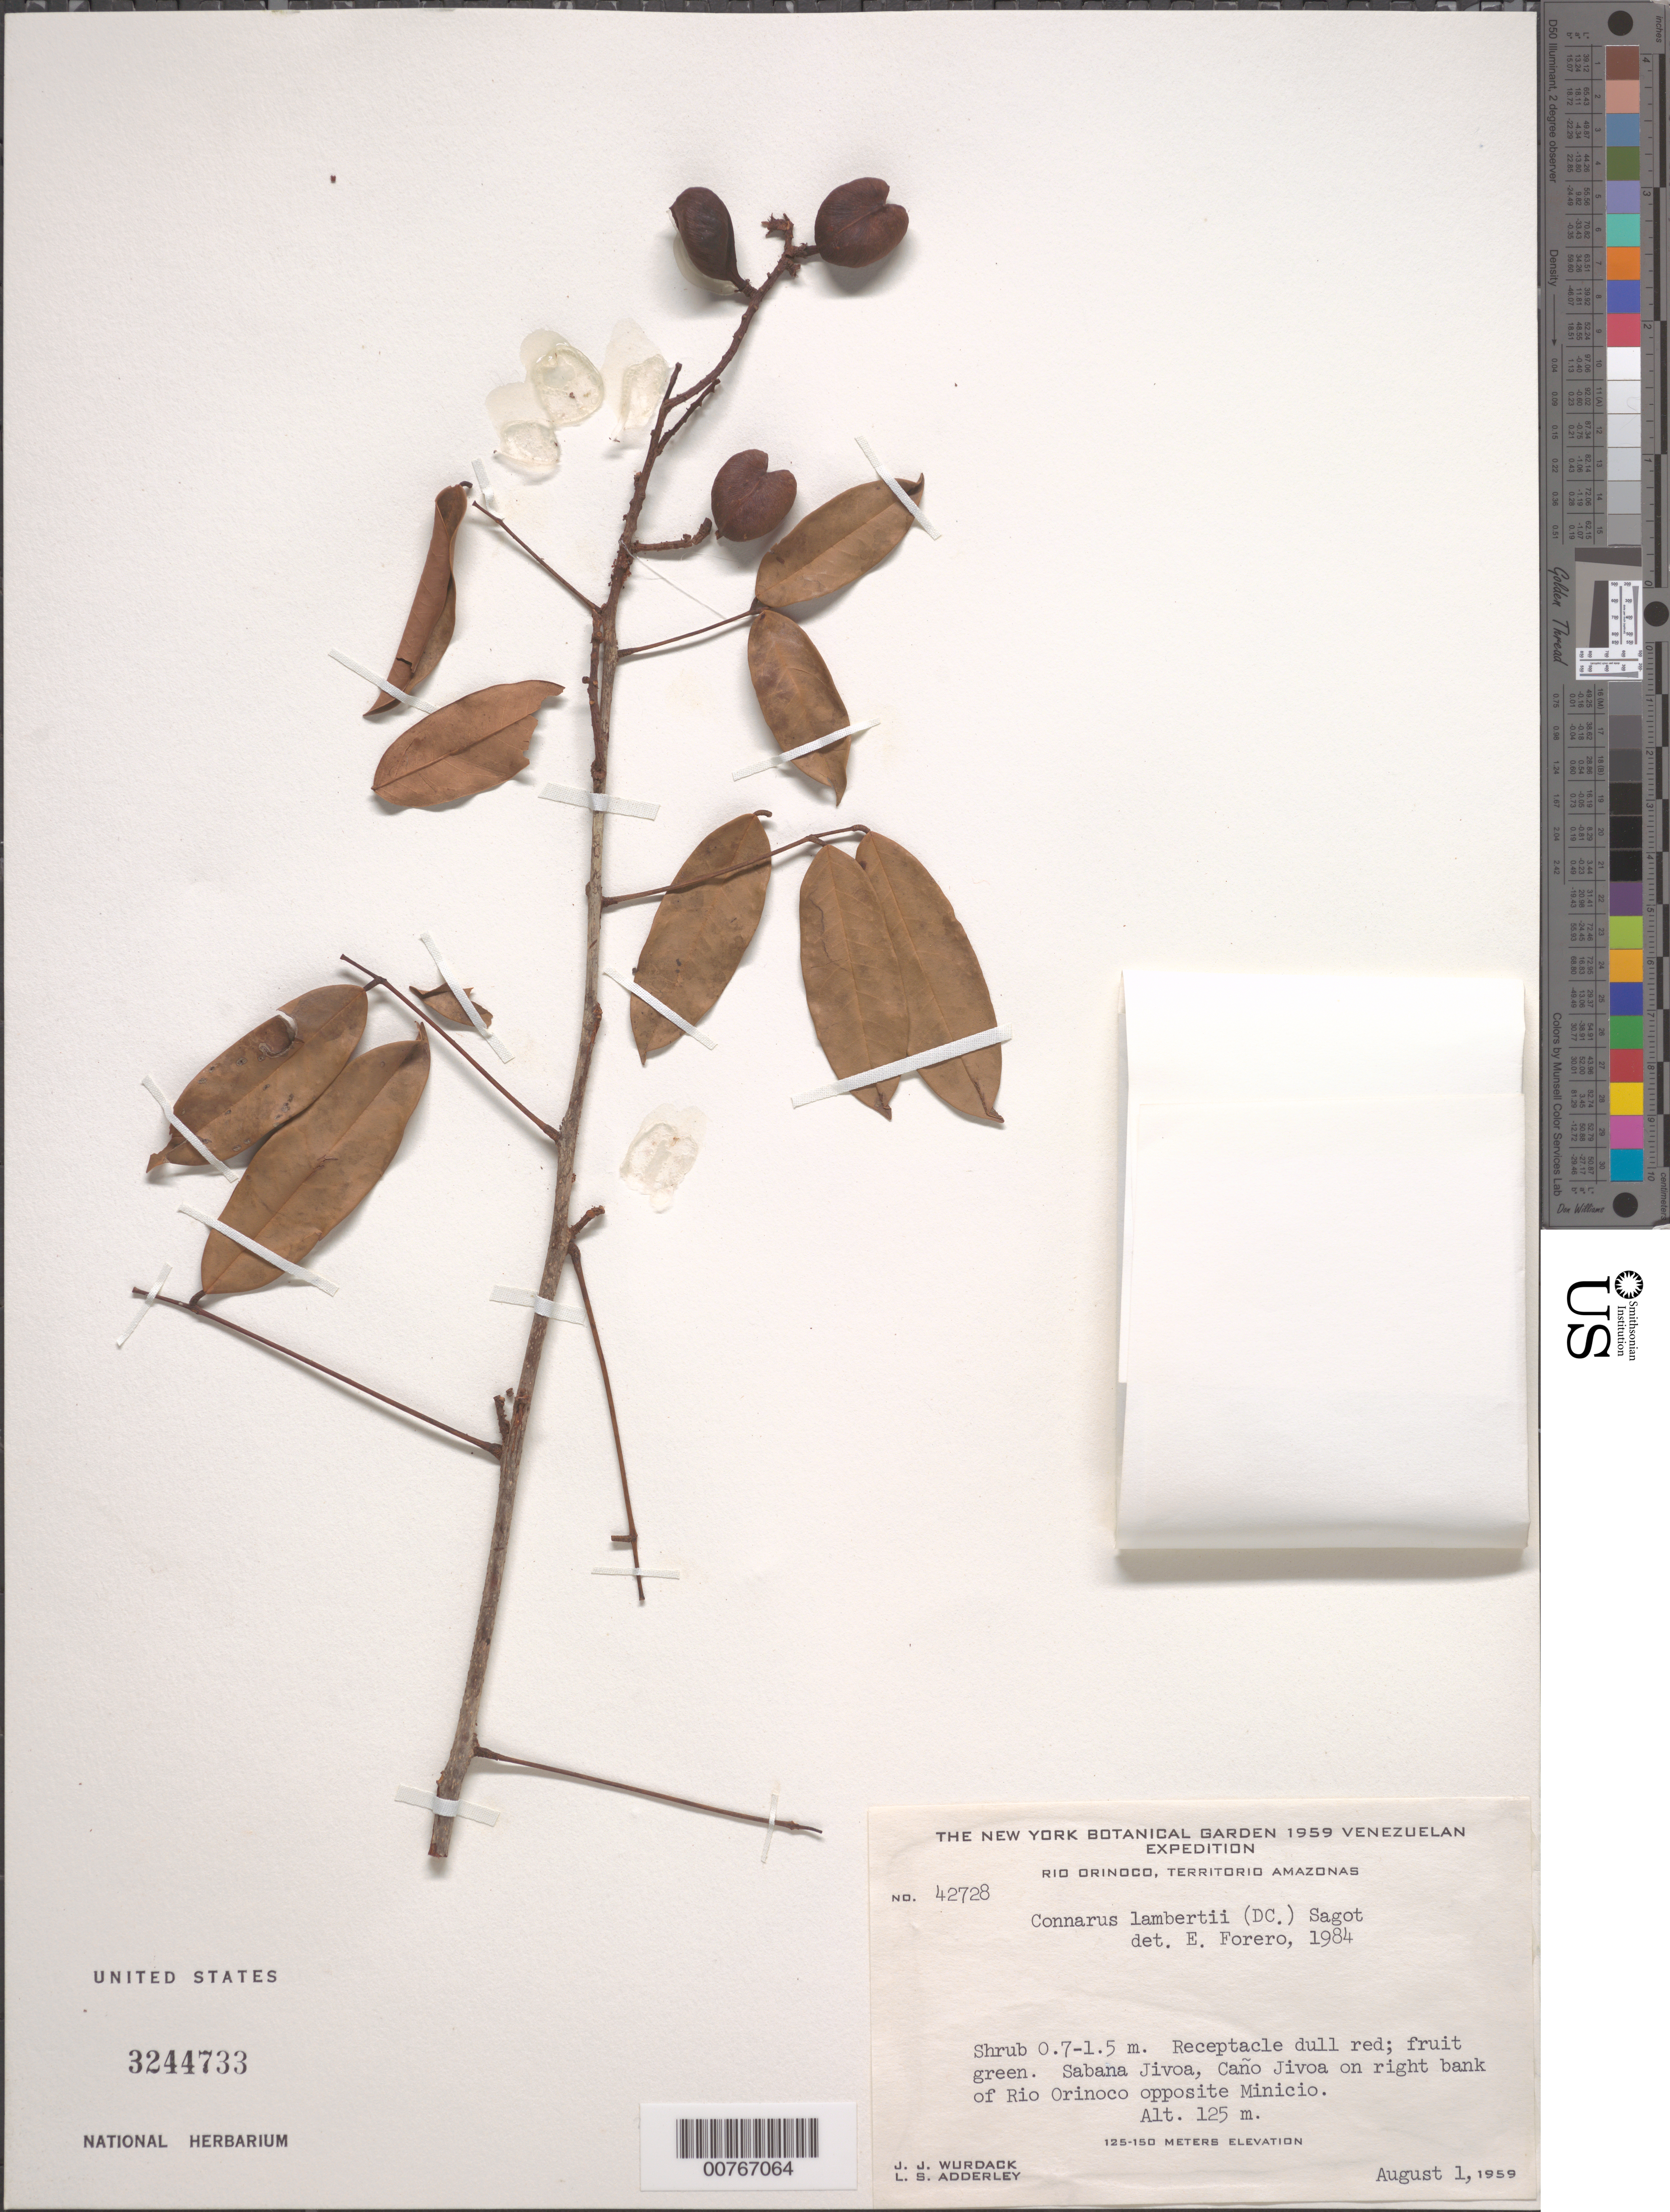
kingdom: Plantae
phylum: Tracheophyta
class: Magnoliopsida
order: Oxalidales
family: Connaraceae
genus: Connarus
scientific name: Connarus lambertii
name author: (DC.) Sagot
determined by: Forero, E.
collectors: J. J. Wurdack & L. S. Adderley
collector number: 42728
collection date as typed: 1-Aug-59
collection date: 1959-08-01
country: Venezuela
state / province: Amazonas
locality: Orinoco R., Caño Jivoa, Sabana Jivoa, opposite Río Minicio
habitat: River bank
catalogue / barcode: US 3244733